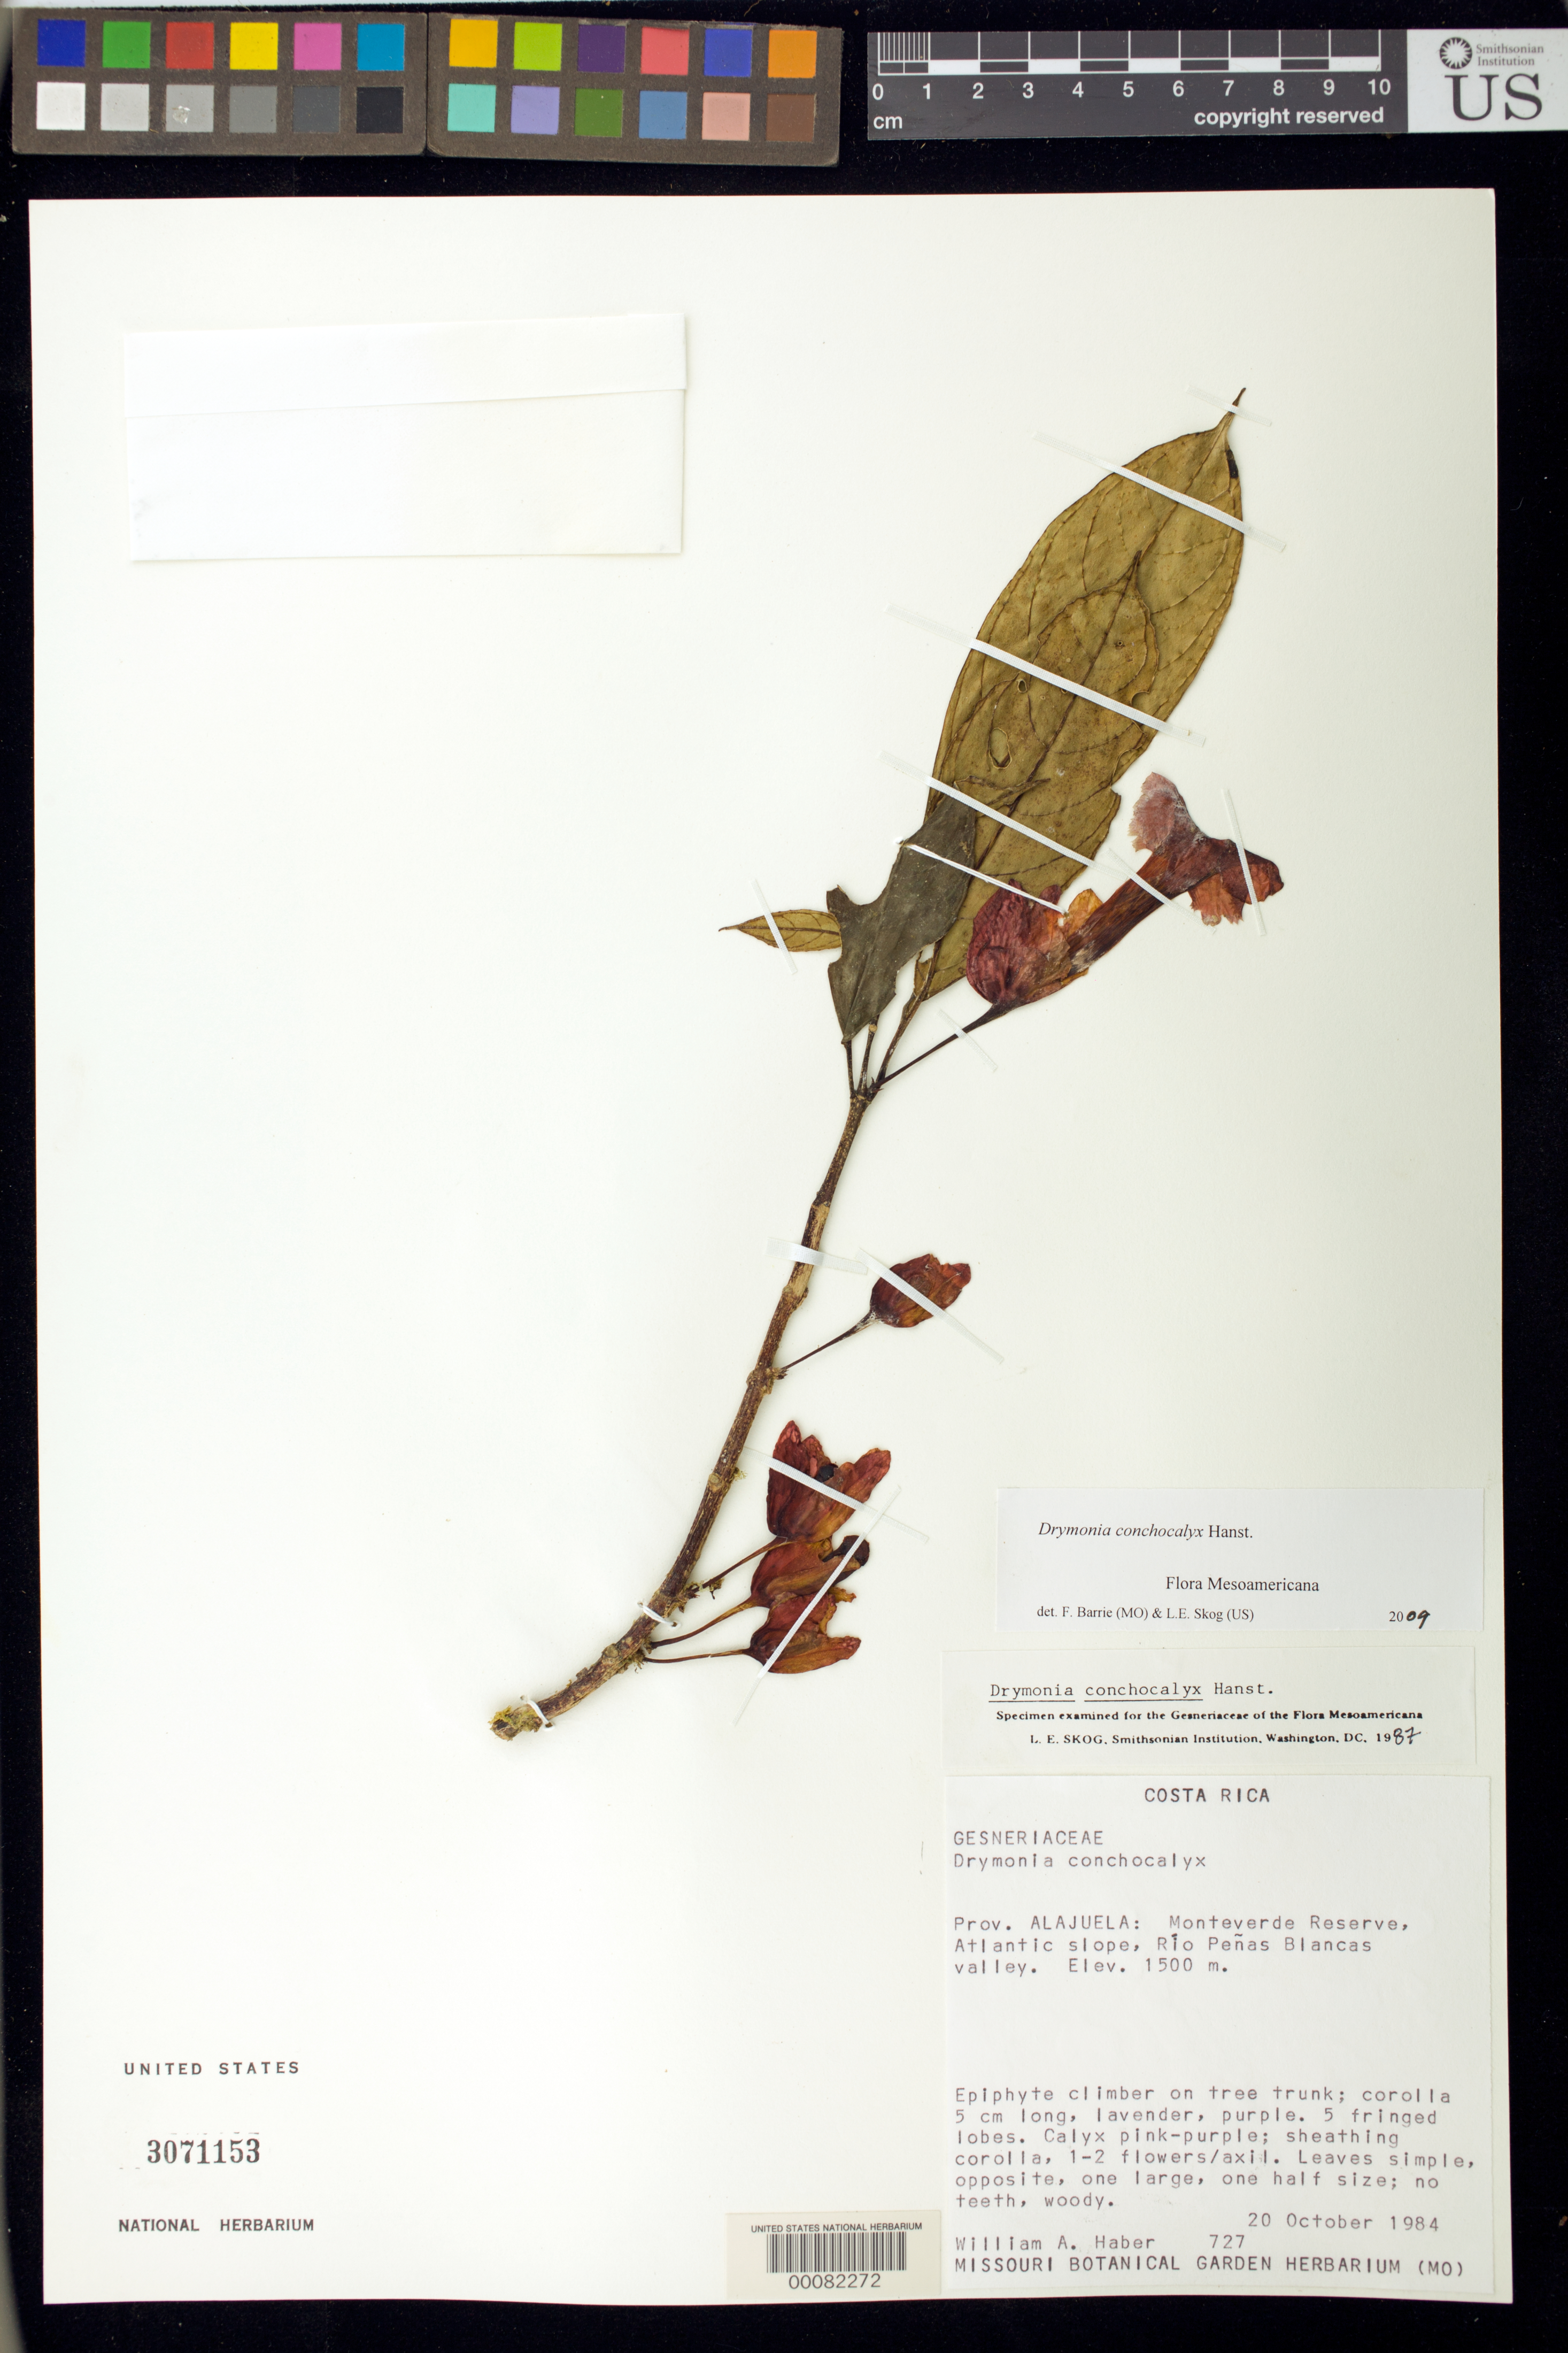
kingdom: Plantae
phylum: Tracheophyta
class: Magnoliopsida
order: Lamiales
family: Gesneriaceae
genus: Drymonia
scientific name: Drymonia conchocalyx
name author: Hanst.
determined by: Skog, Laurence E.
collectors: W. A. Haber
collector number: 727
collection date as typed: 20 Oct 1984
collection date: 1984-10-20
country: Costa Rica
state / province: Alajuela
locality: Monteverde Reserve, Atlantic slope, Rio Penas Blancas valley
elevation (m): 1500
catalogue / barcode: US 3071153